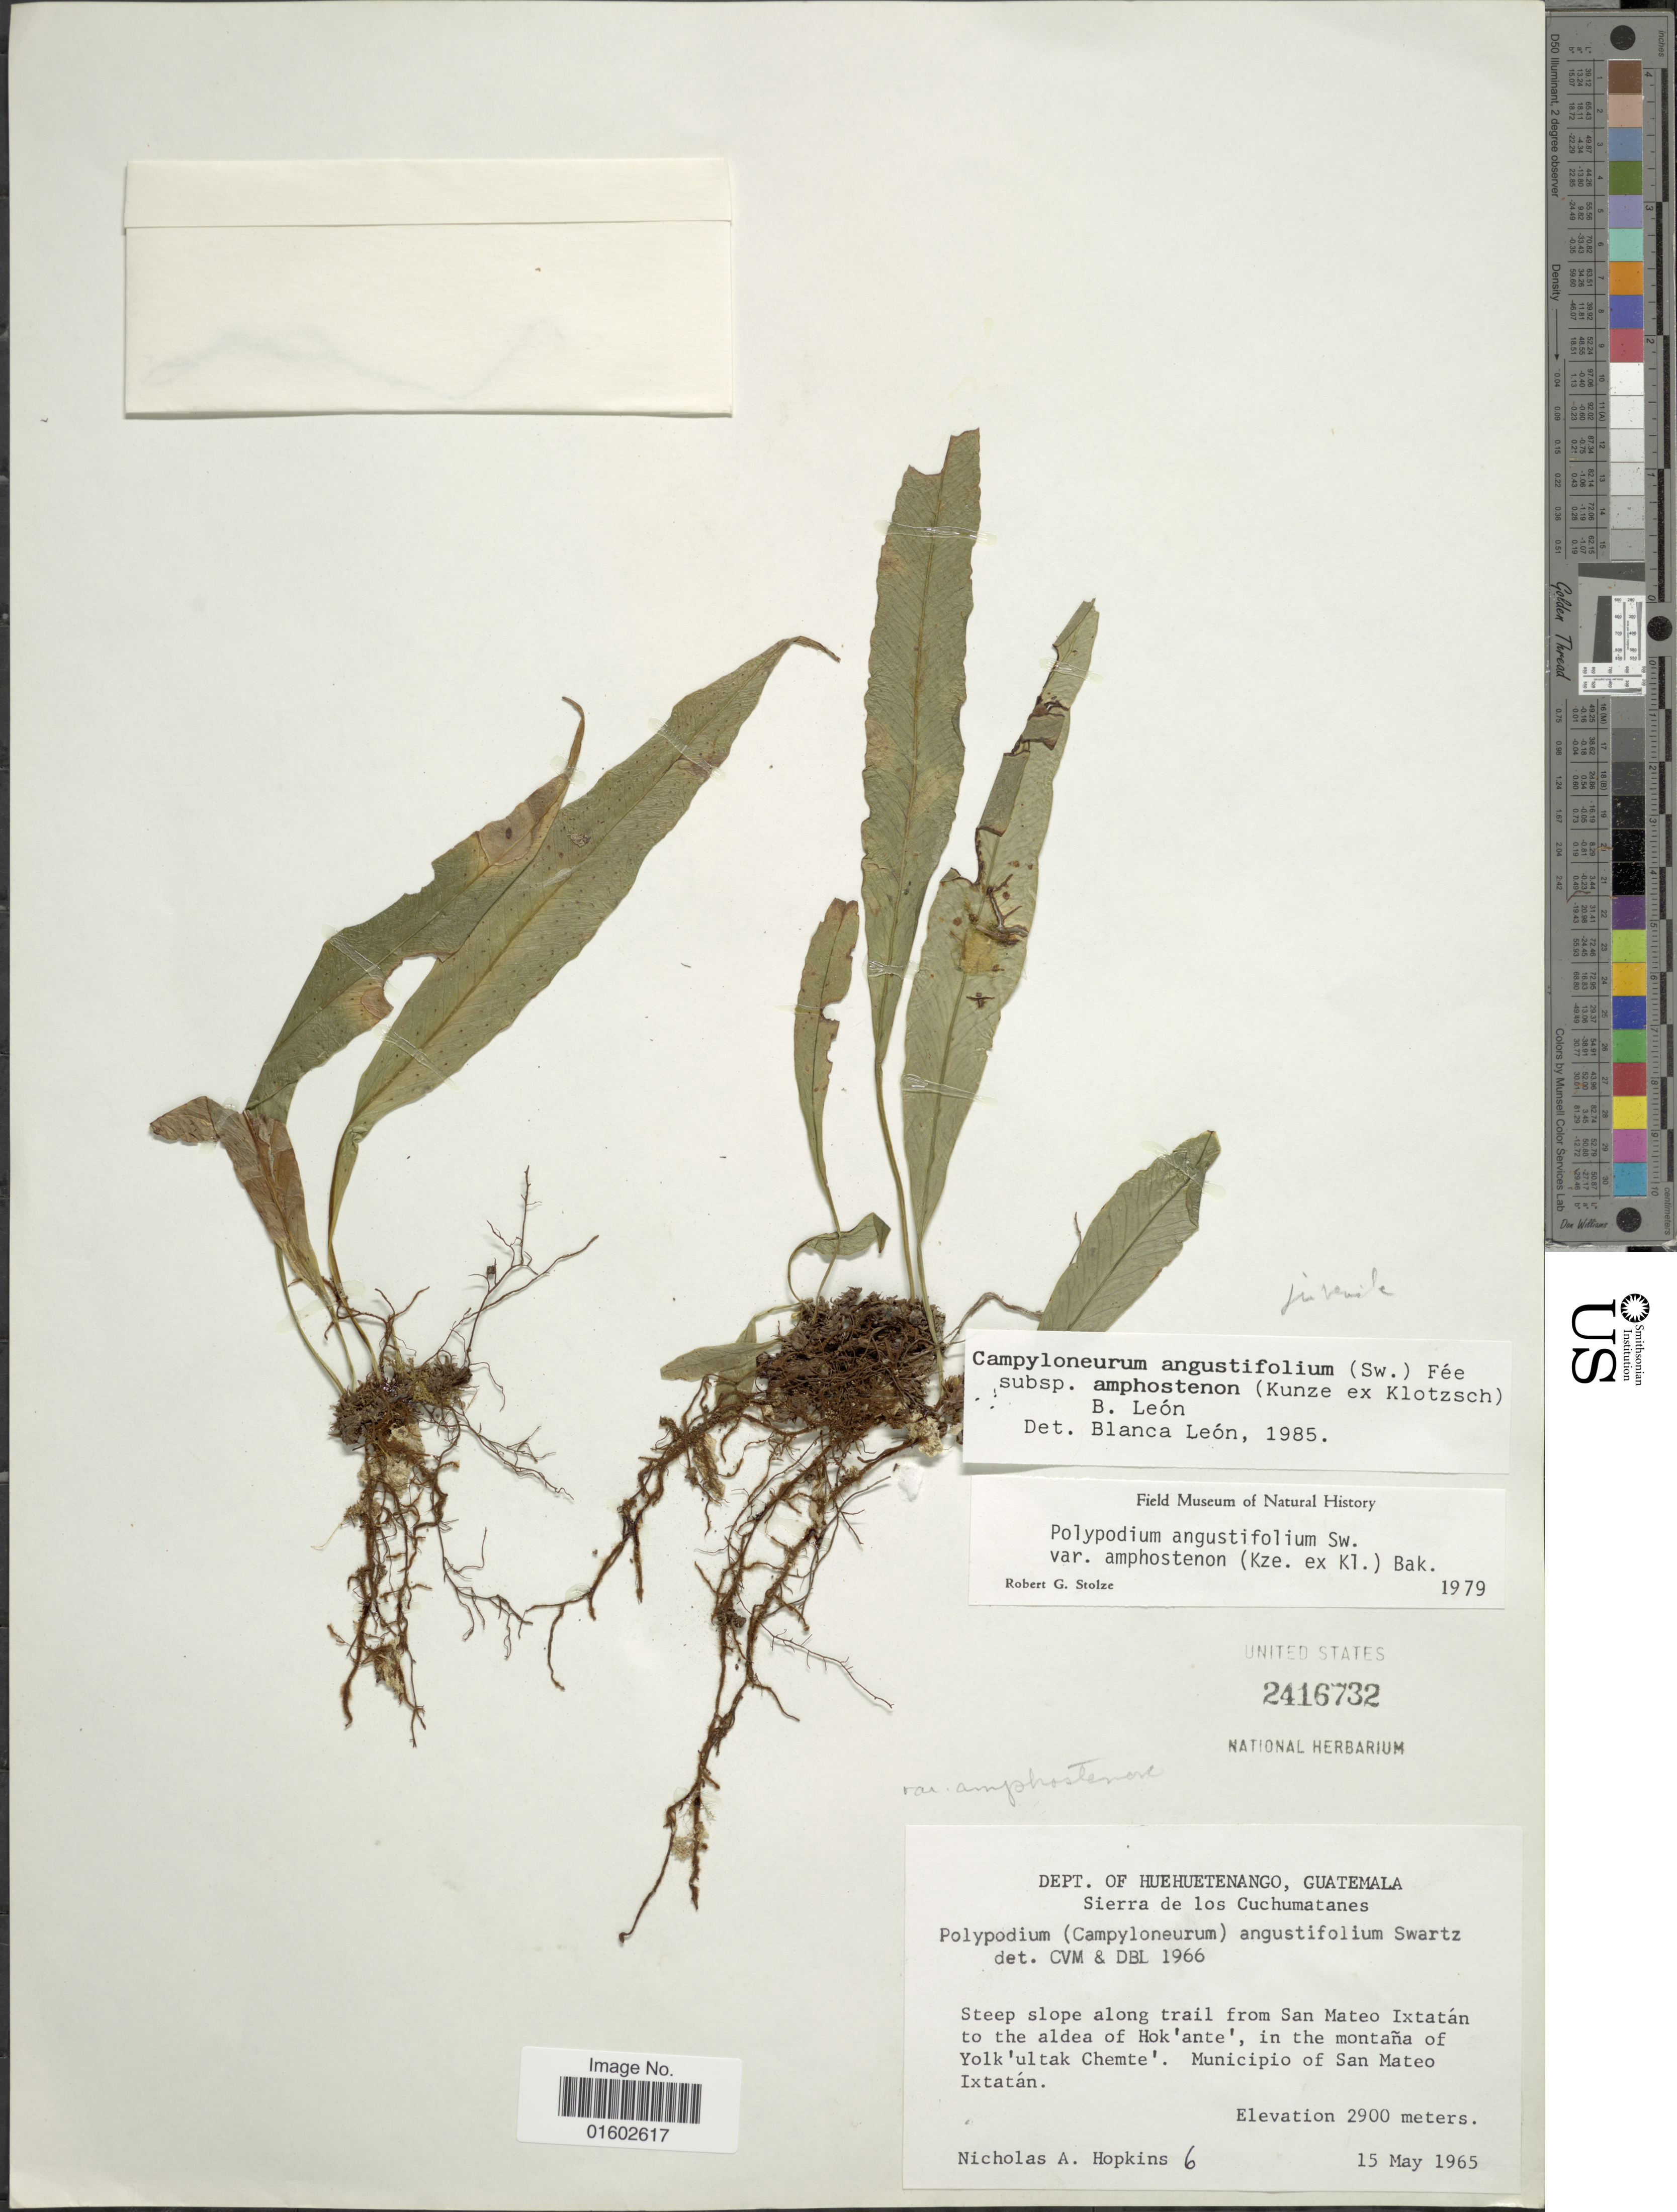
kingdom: Plantae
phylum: Tracheophyta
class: Polypodiopsida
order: Polypodiales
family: Polypodiaceae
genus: Campyloneurum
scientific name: Campyloneurum amphostenon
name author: (Kunze ex Klotzsch) Fée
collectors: N. Hopkins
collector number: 6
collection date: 1965-05-15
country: Guatemala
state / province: Huehuetenango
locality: Sierra de los Cuchumatanes, steep slope along trail from San Matea Ixtatan to the aldea of Hok 'ante', in montaña of Yolk 'ultak Chemte', Municipio of San Mateo Ixtatan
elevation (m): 2900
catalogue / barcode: US 2416732